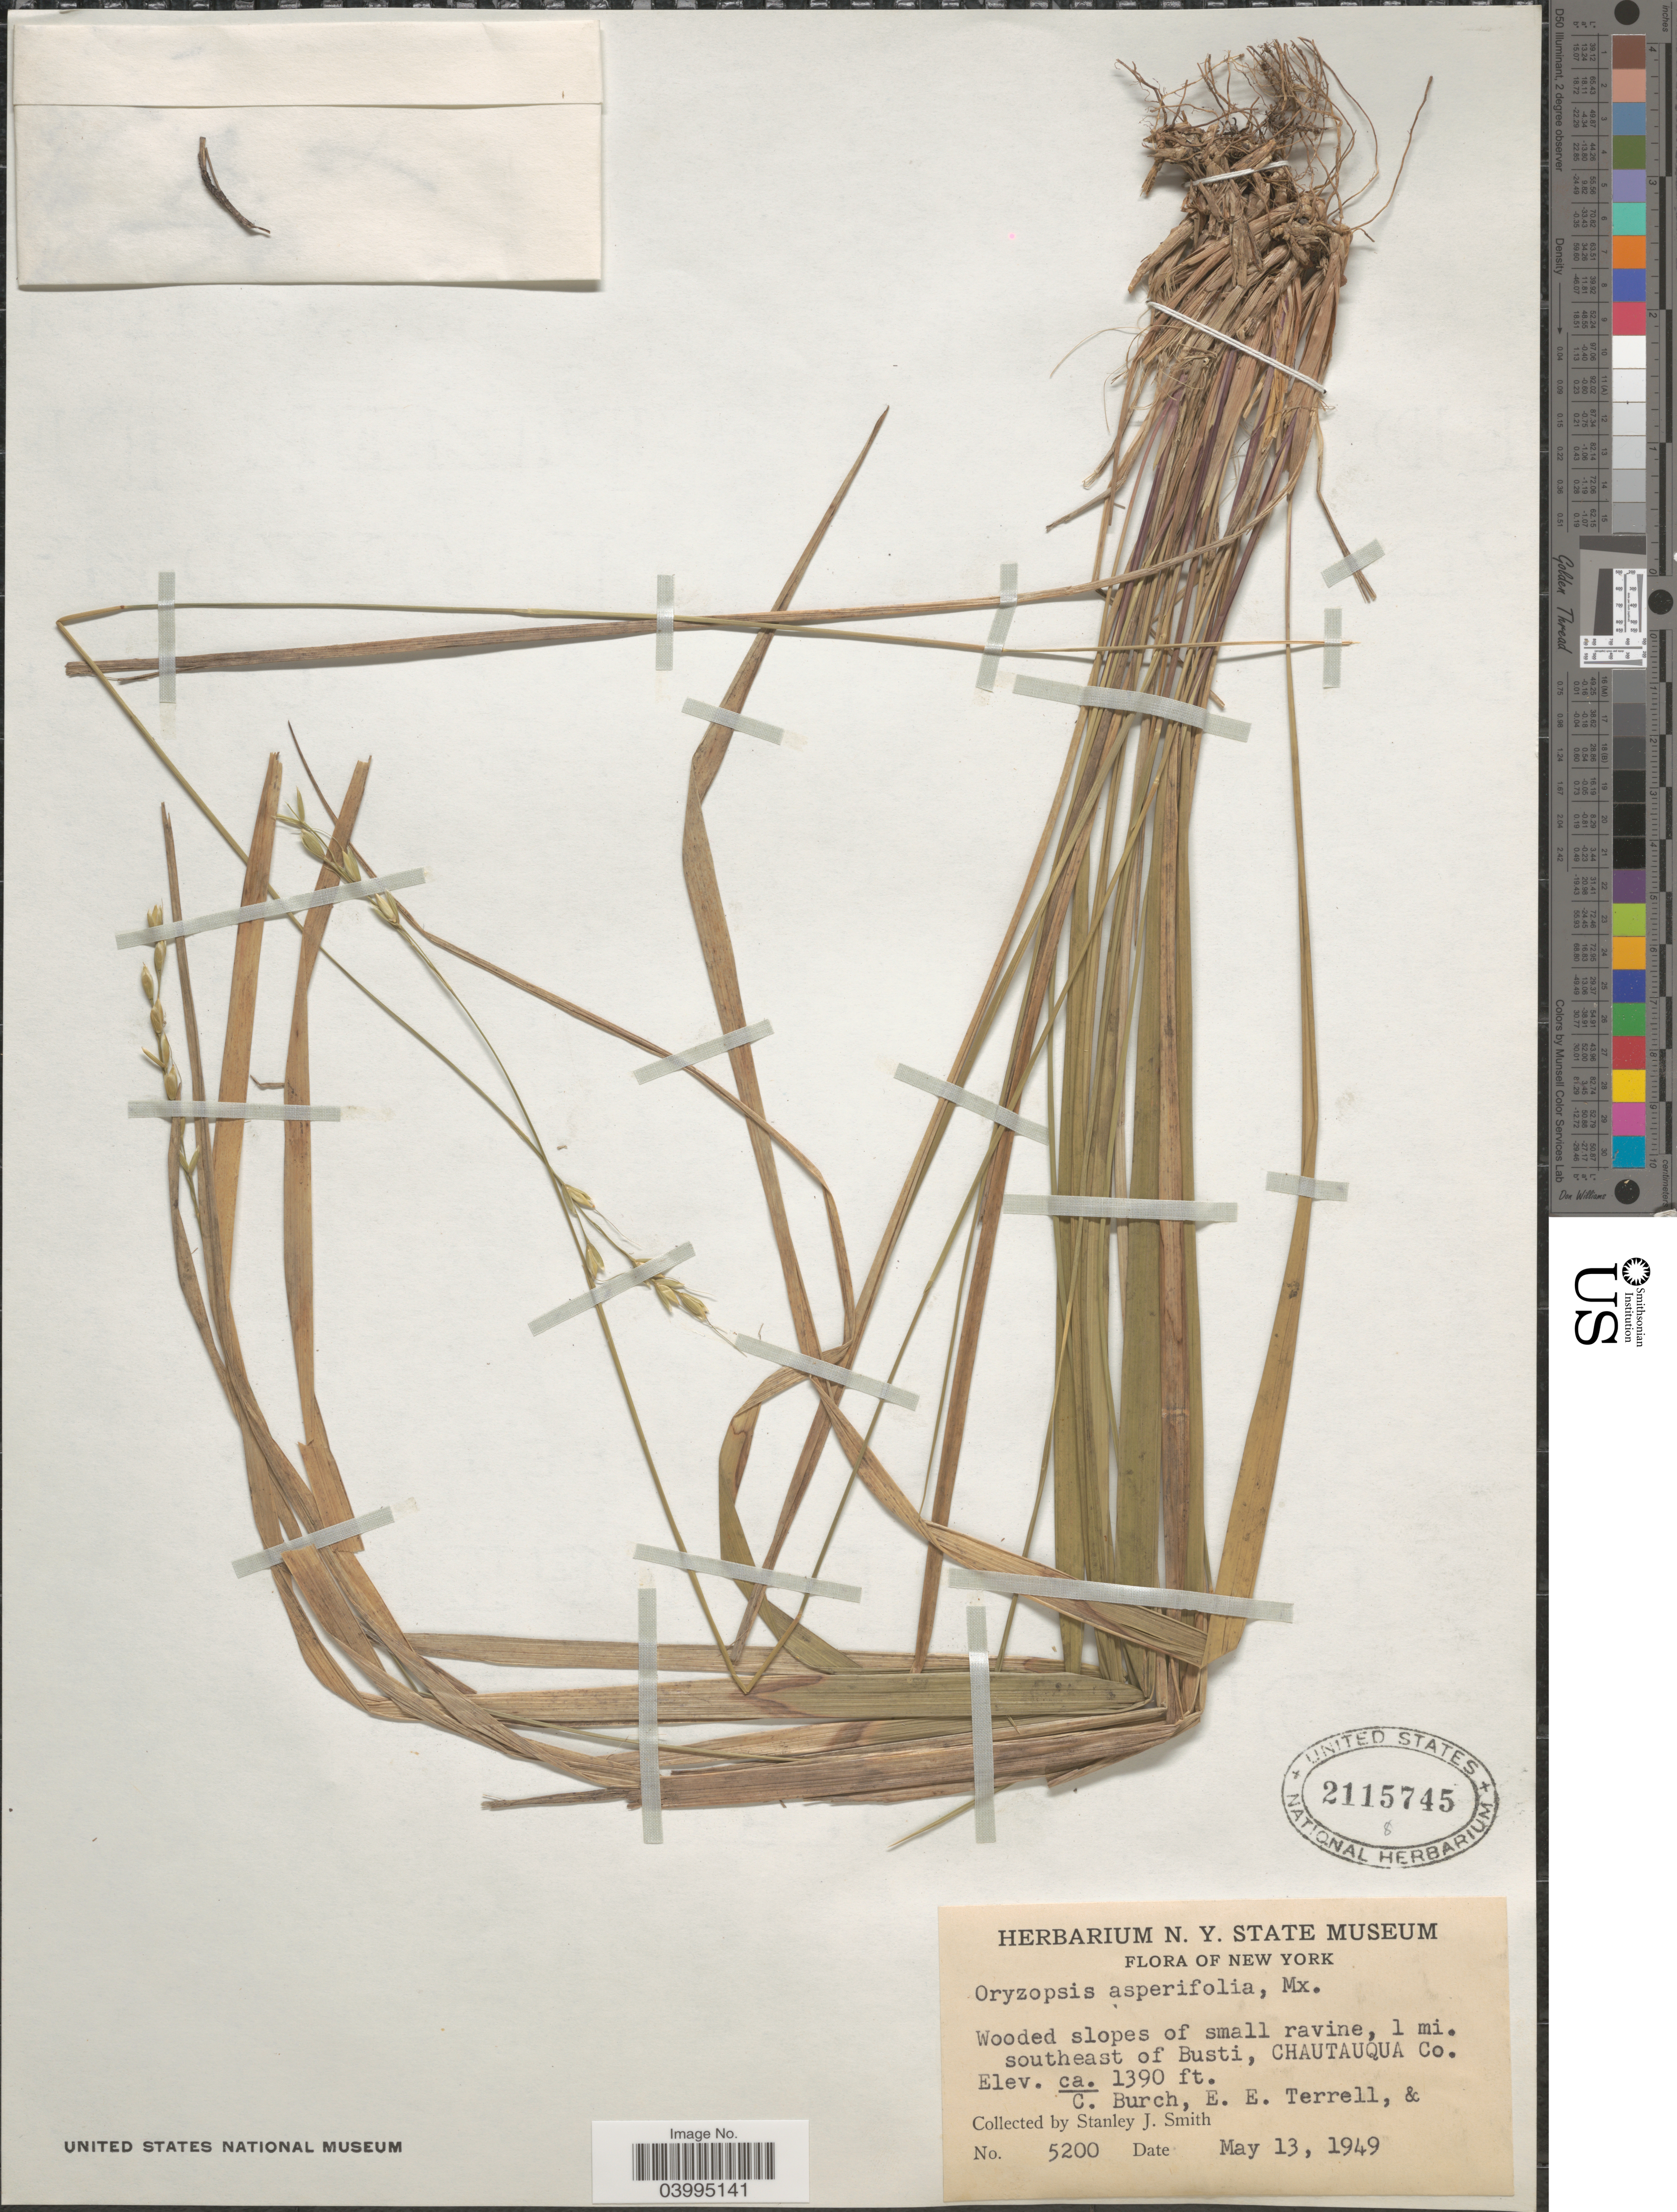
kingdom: Plantae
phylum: Tracheophyta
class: Liliopsida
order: Poales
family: Poaceae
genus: Oryzopsis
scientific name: Oryzopsis asperifolia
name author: Michx.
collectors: C. Burch, E. E. Terrell & S. Smith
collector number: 5200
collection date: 1949-05-13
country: United States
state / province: New York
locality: Wooded slopes of small ravine, 1 mi. southeast of Busti, Chautauqua Co.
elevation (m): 424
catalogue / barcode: US 2115745